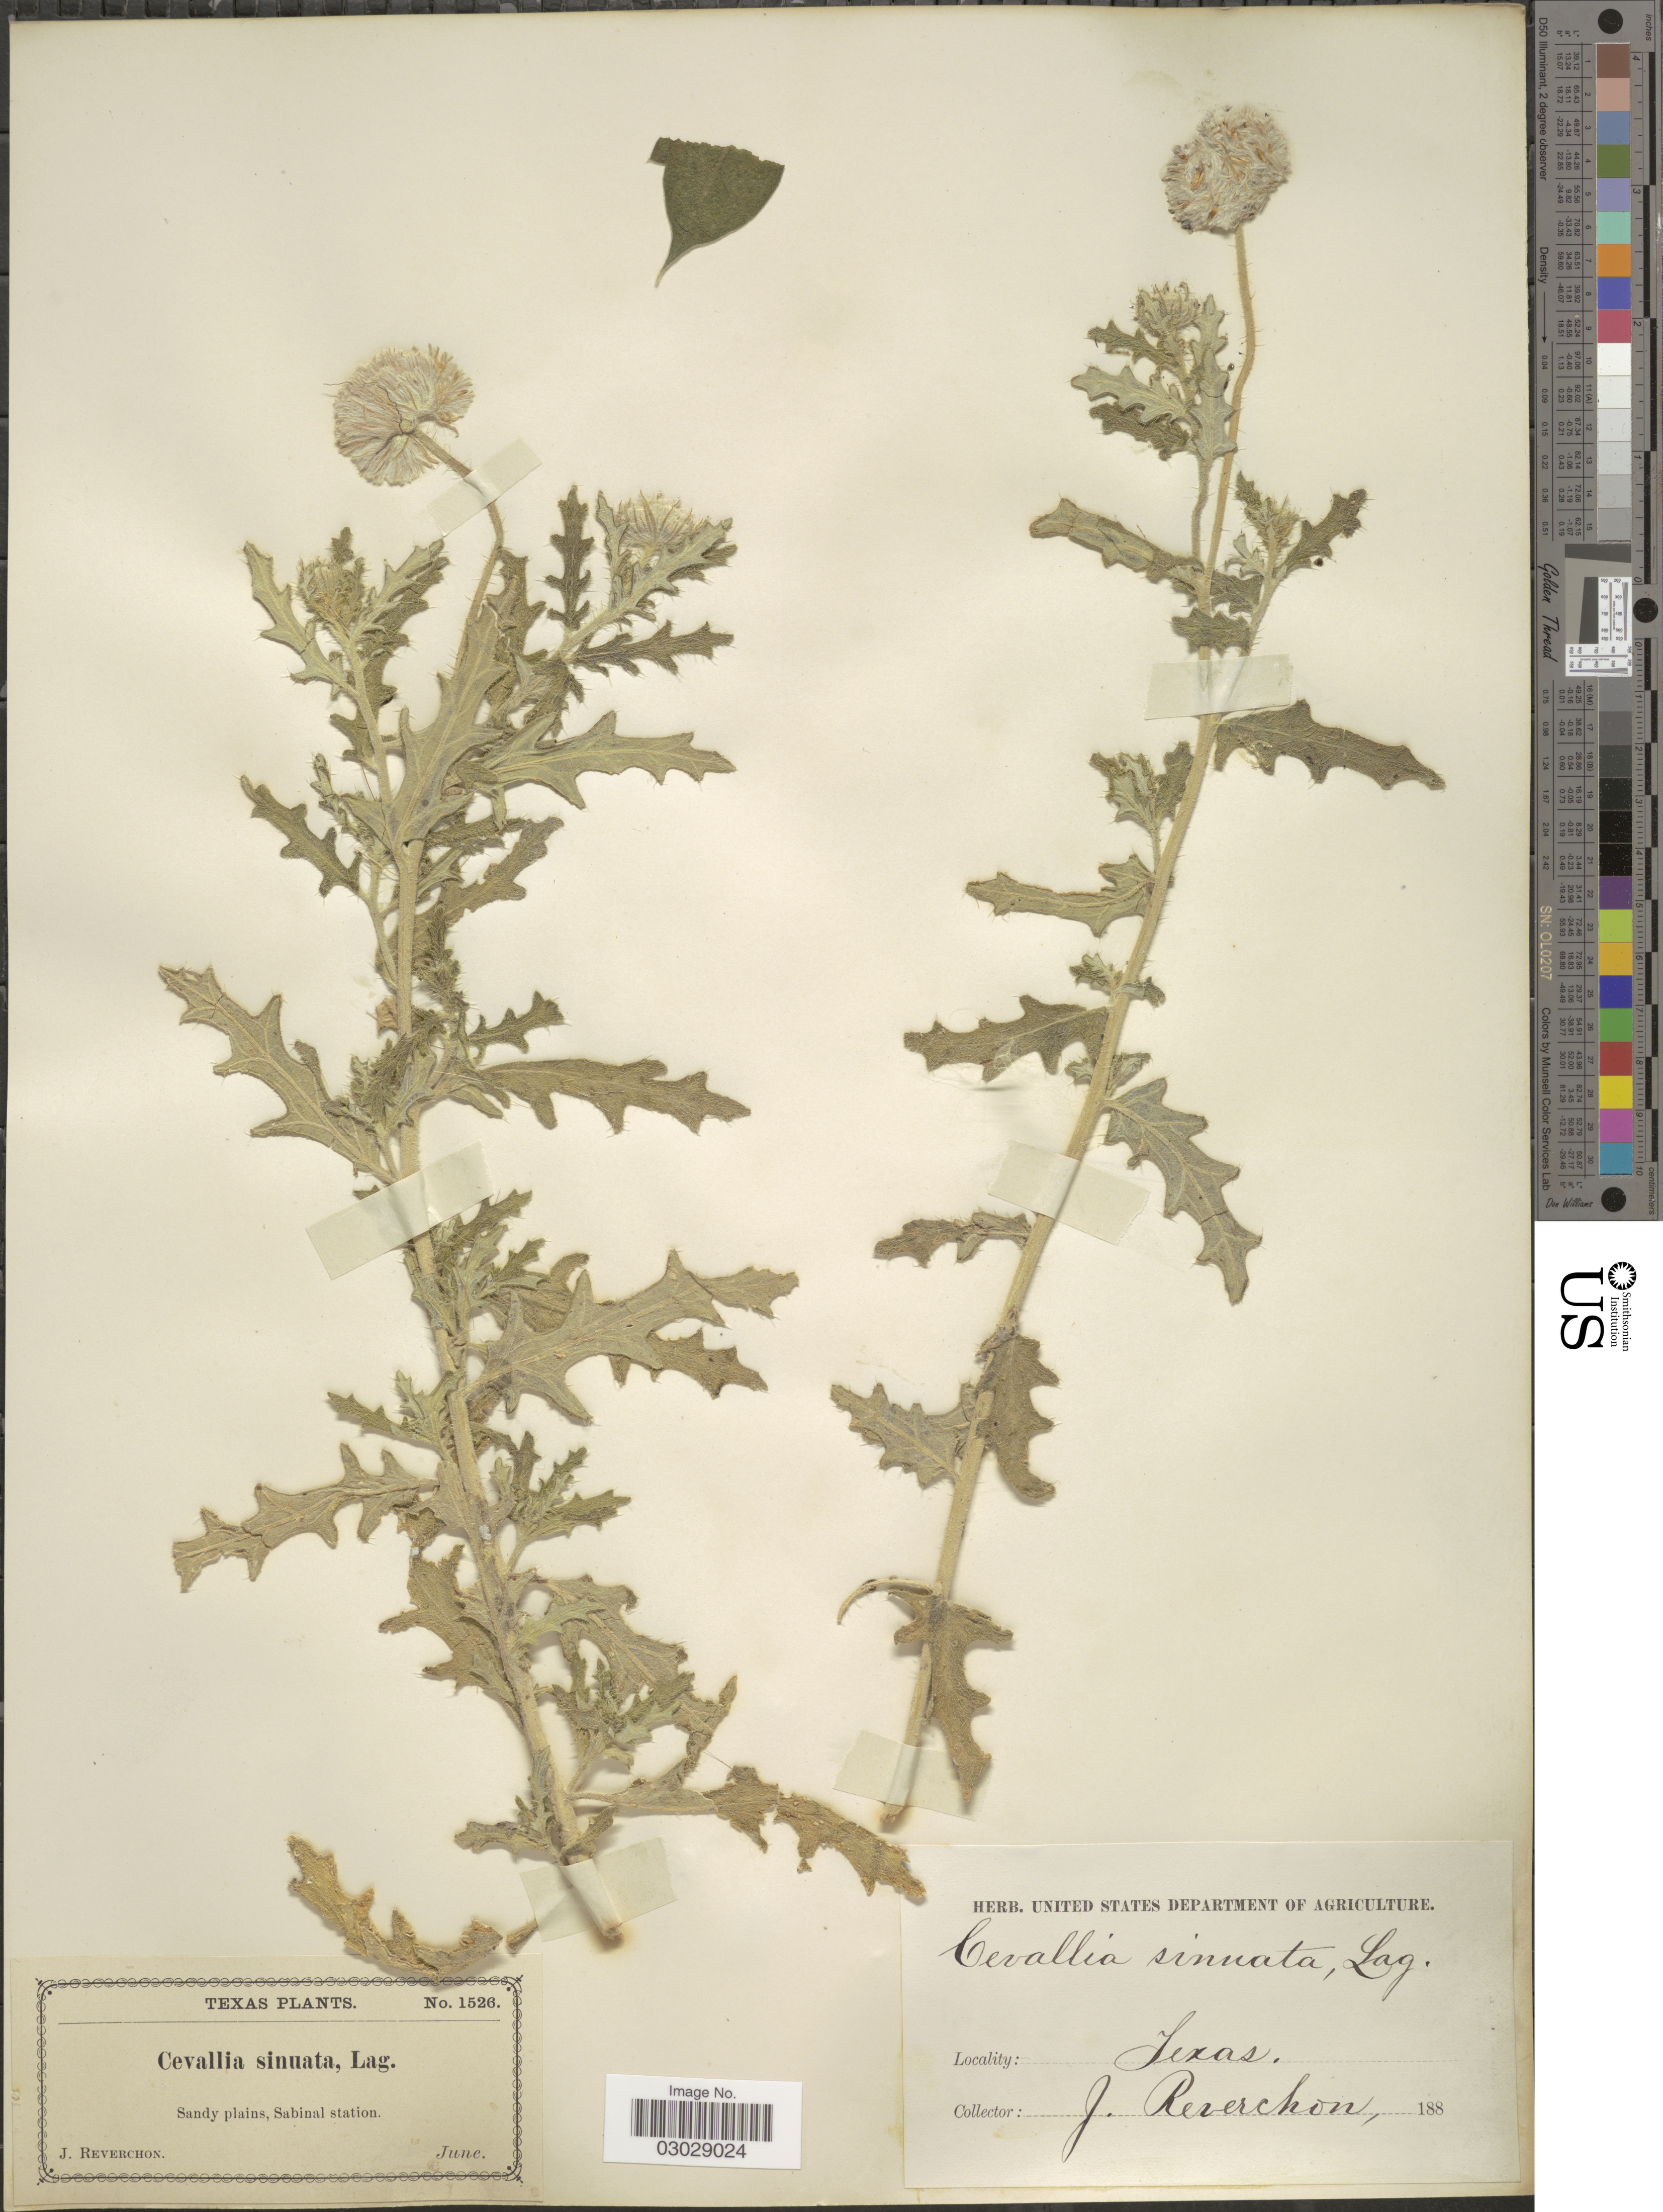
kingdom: Plantae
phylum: Tracheophyta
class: Magnoliopsida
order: Cornales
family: Loasaceae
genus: Cevallia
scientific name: Cevallia sinuata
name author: Lag.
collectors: J. Reverchon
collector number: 1526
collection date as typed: June 188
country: United States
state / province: Texas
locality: Sabinal station.